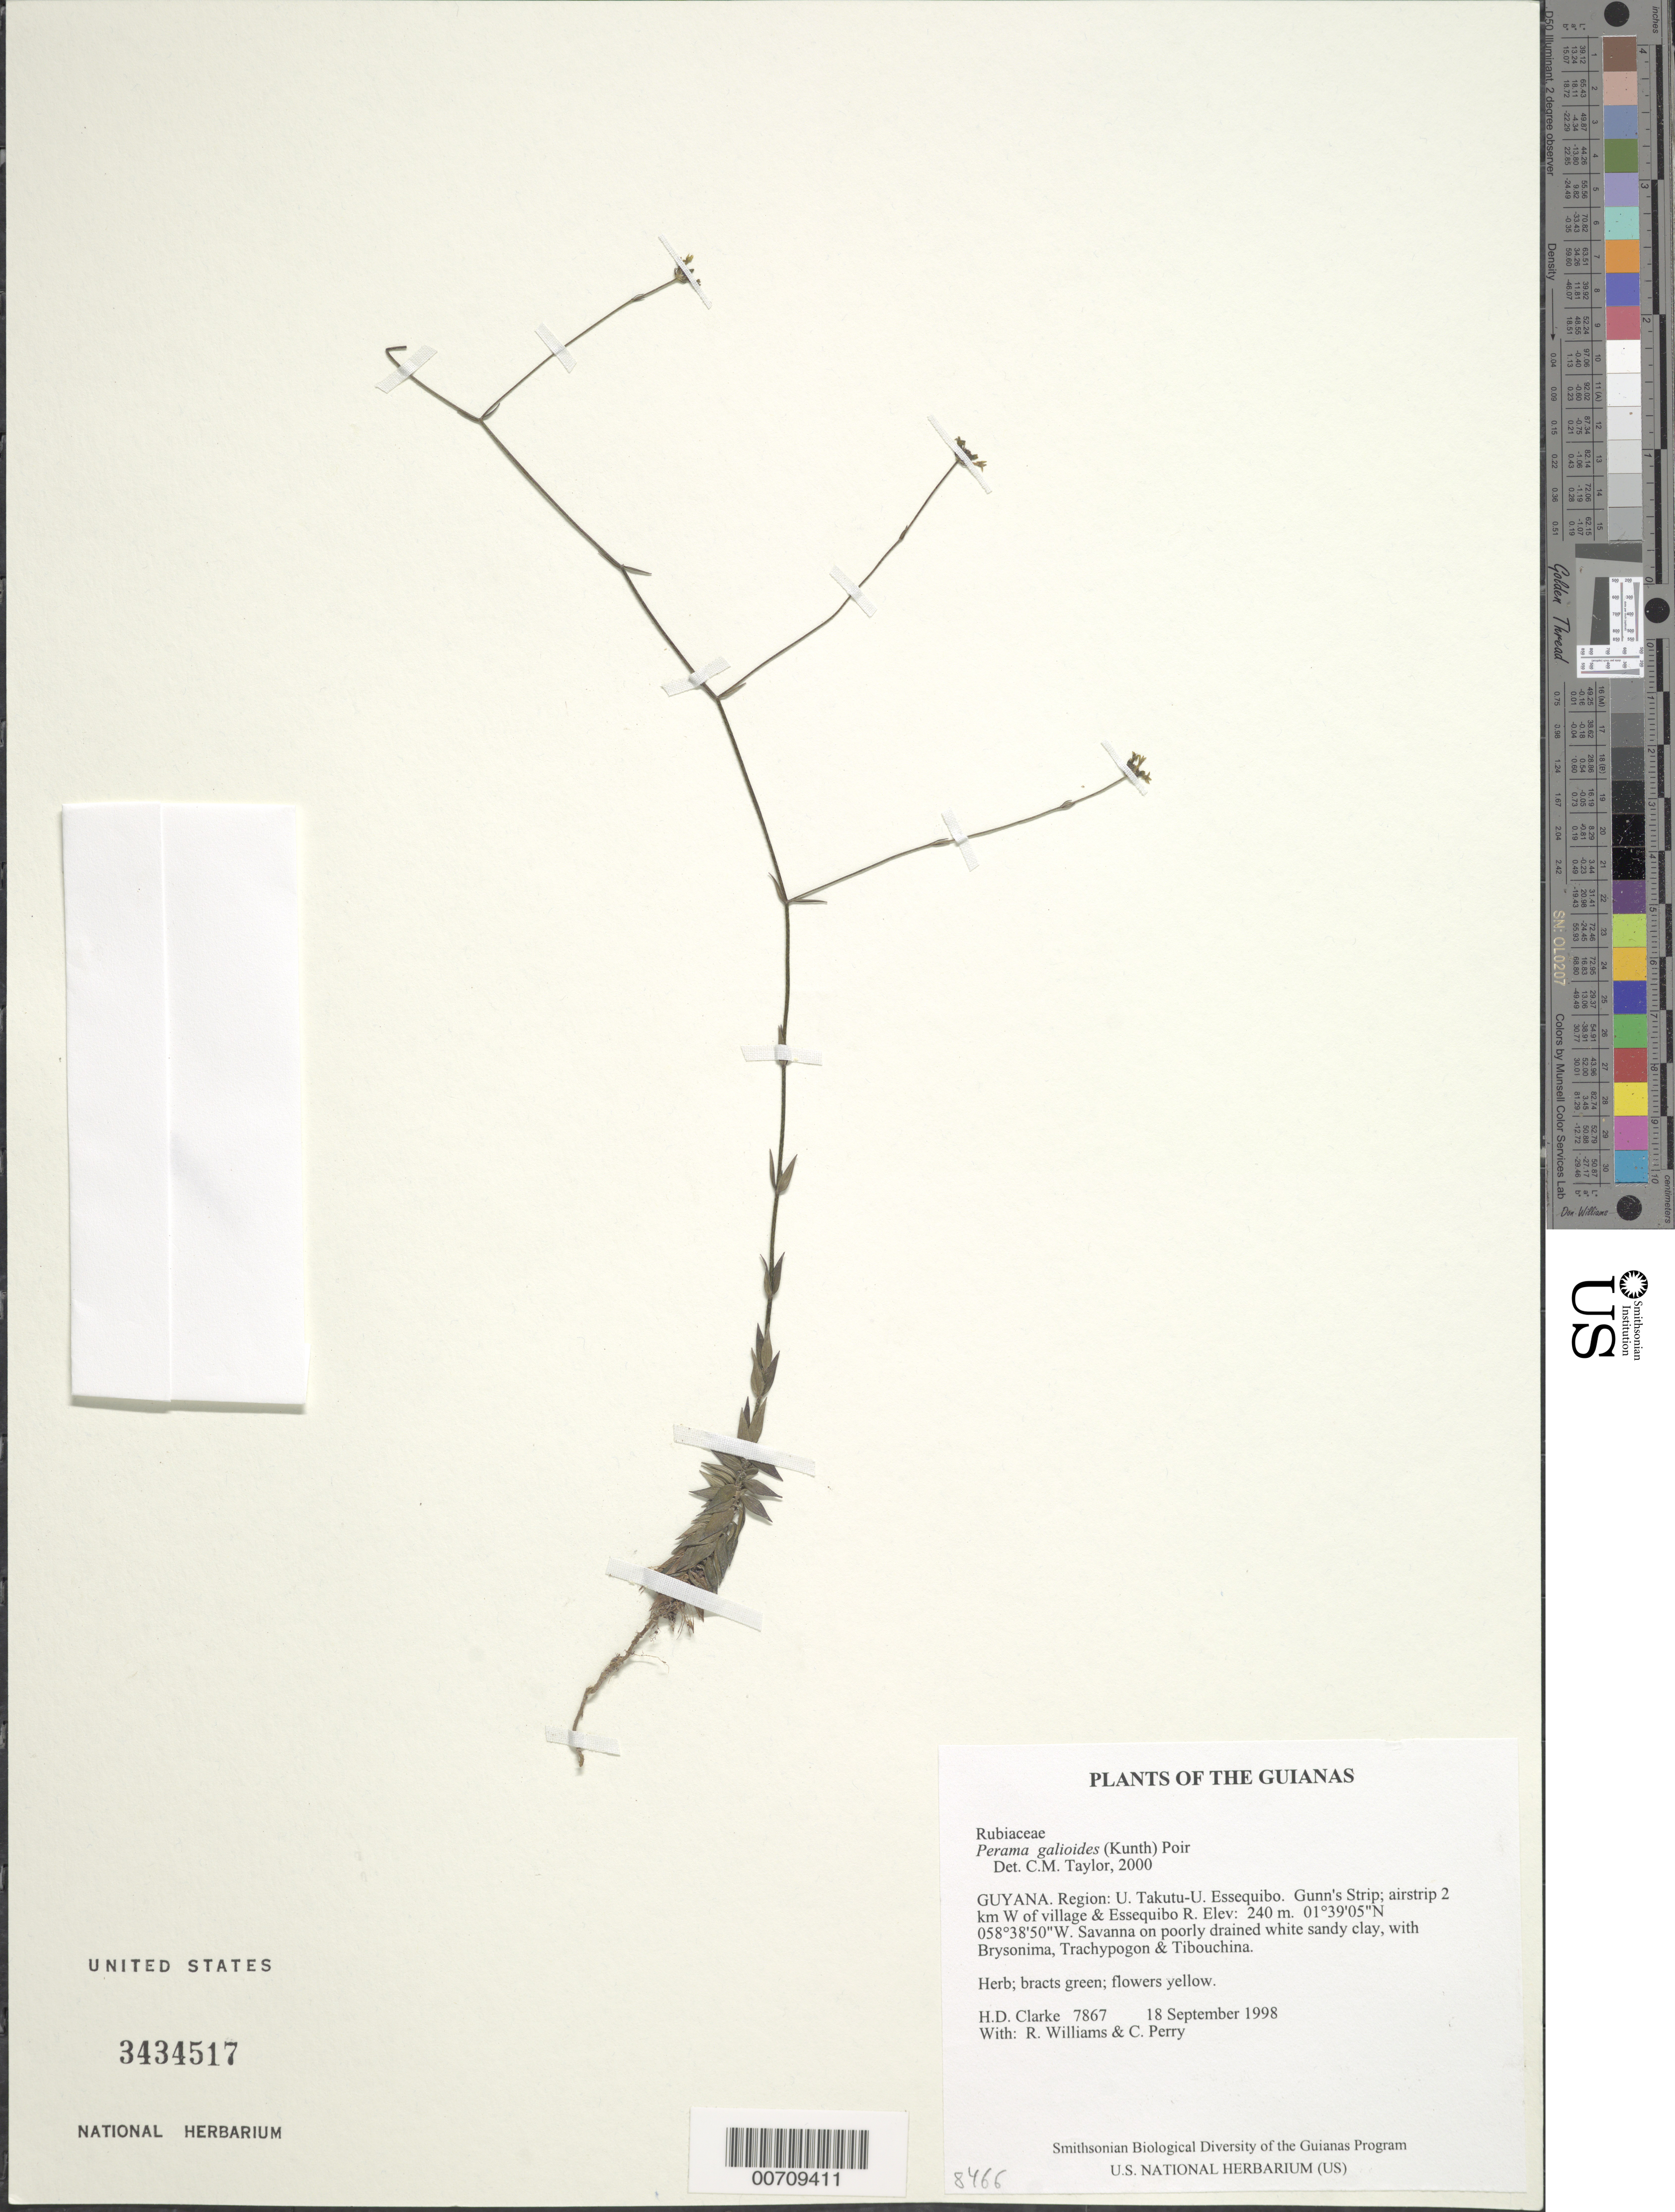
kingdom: Plantae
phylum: Tracheophyta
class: Magnoliopsida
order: Gentianales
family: Rubiaceae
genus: Perama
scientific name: Perama galioides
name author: (Kunth) Poir.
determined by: Taylor, Charlotte M.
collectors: H. D. Clarke, R. Williams & C. Perry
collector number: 7867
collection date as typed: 18 September 1998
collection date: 1998-09-18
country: Guyana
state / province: U. Takutu-U. Essequibo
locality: Gunn's Strip; airstrip 2 km W of village & Essequibo R.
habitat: Savanna on poorly drained white sandy clay, with Brysonima, Trachypogon & Tibouchina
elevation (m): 240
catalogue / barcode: US 3434517